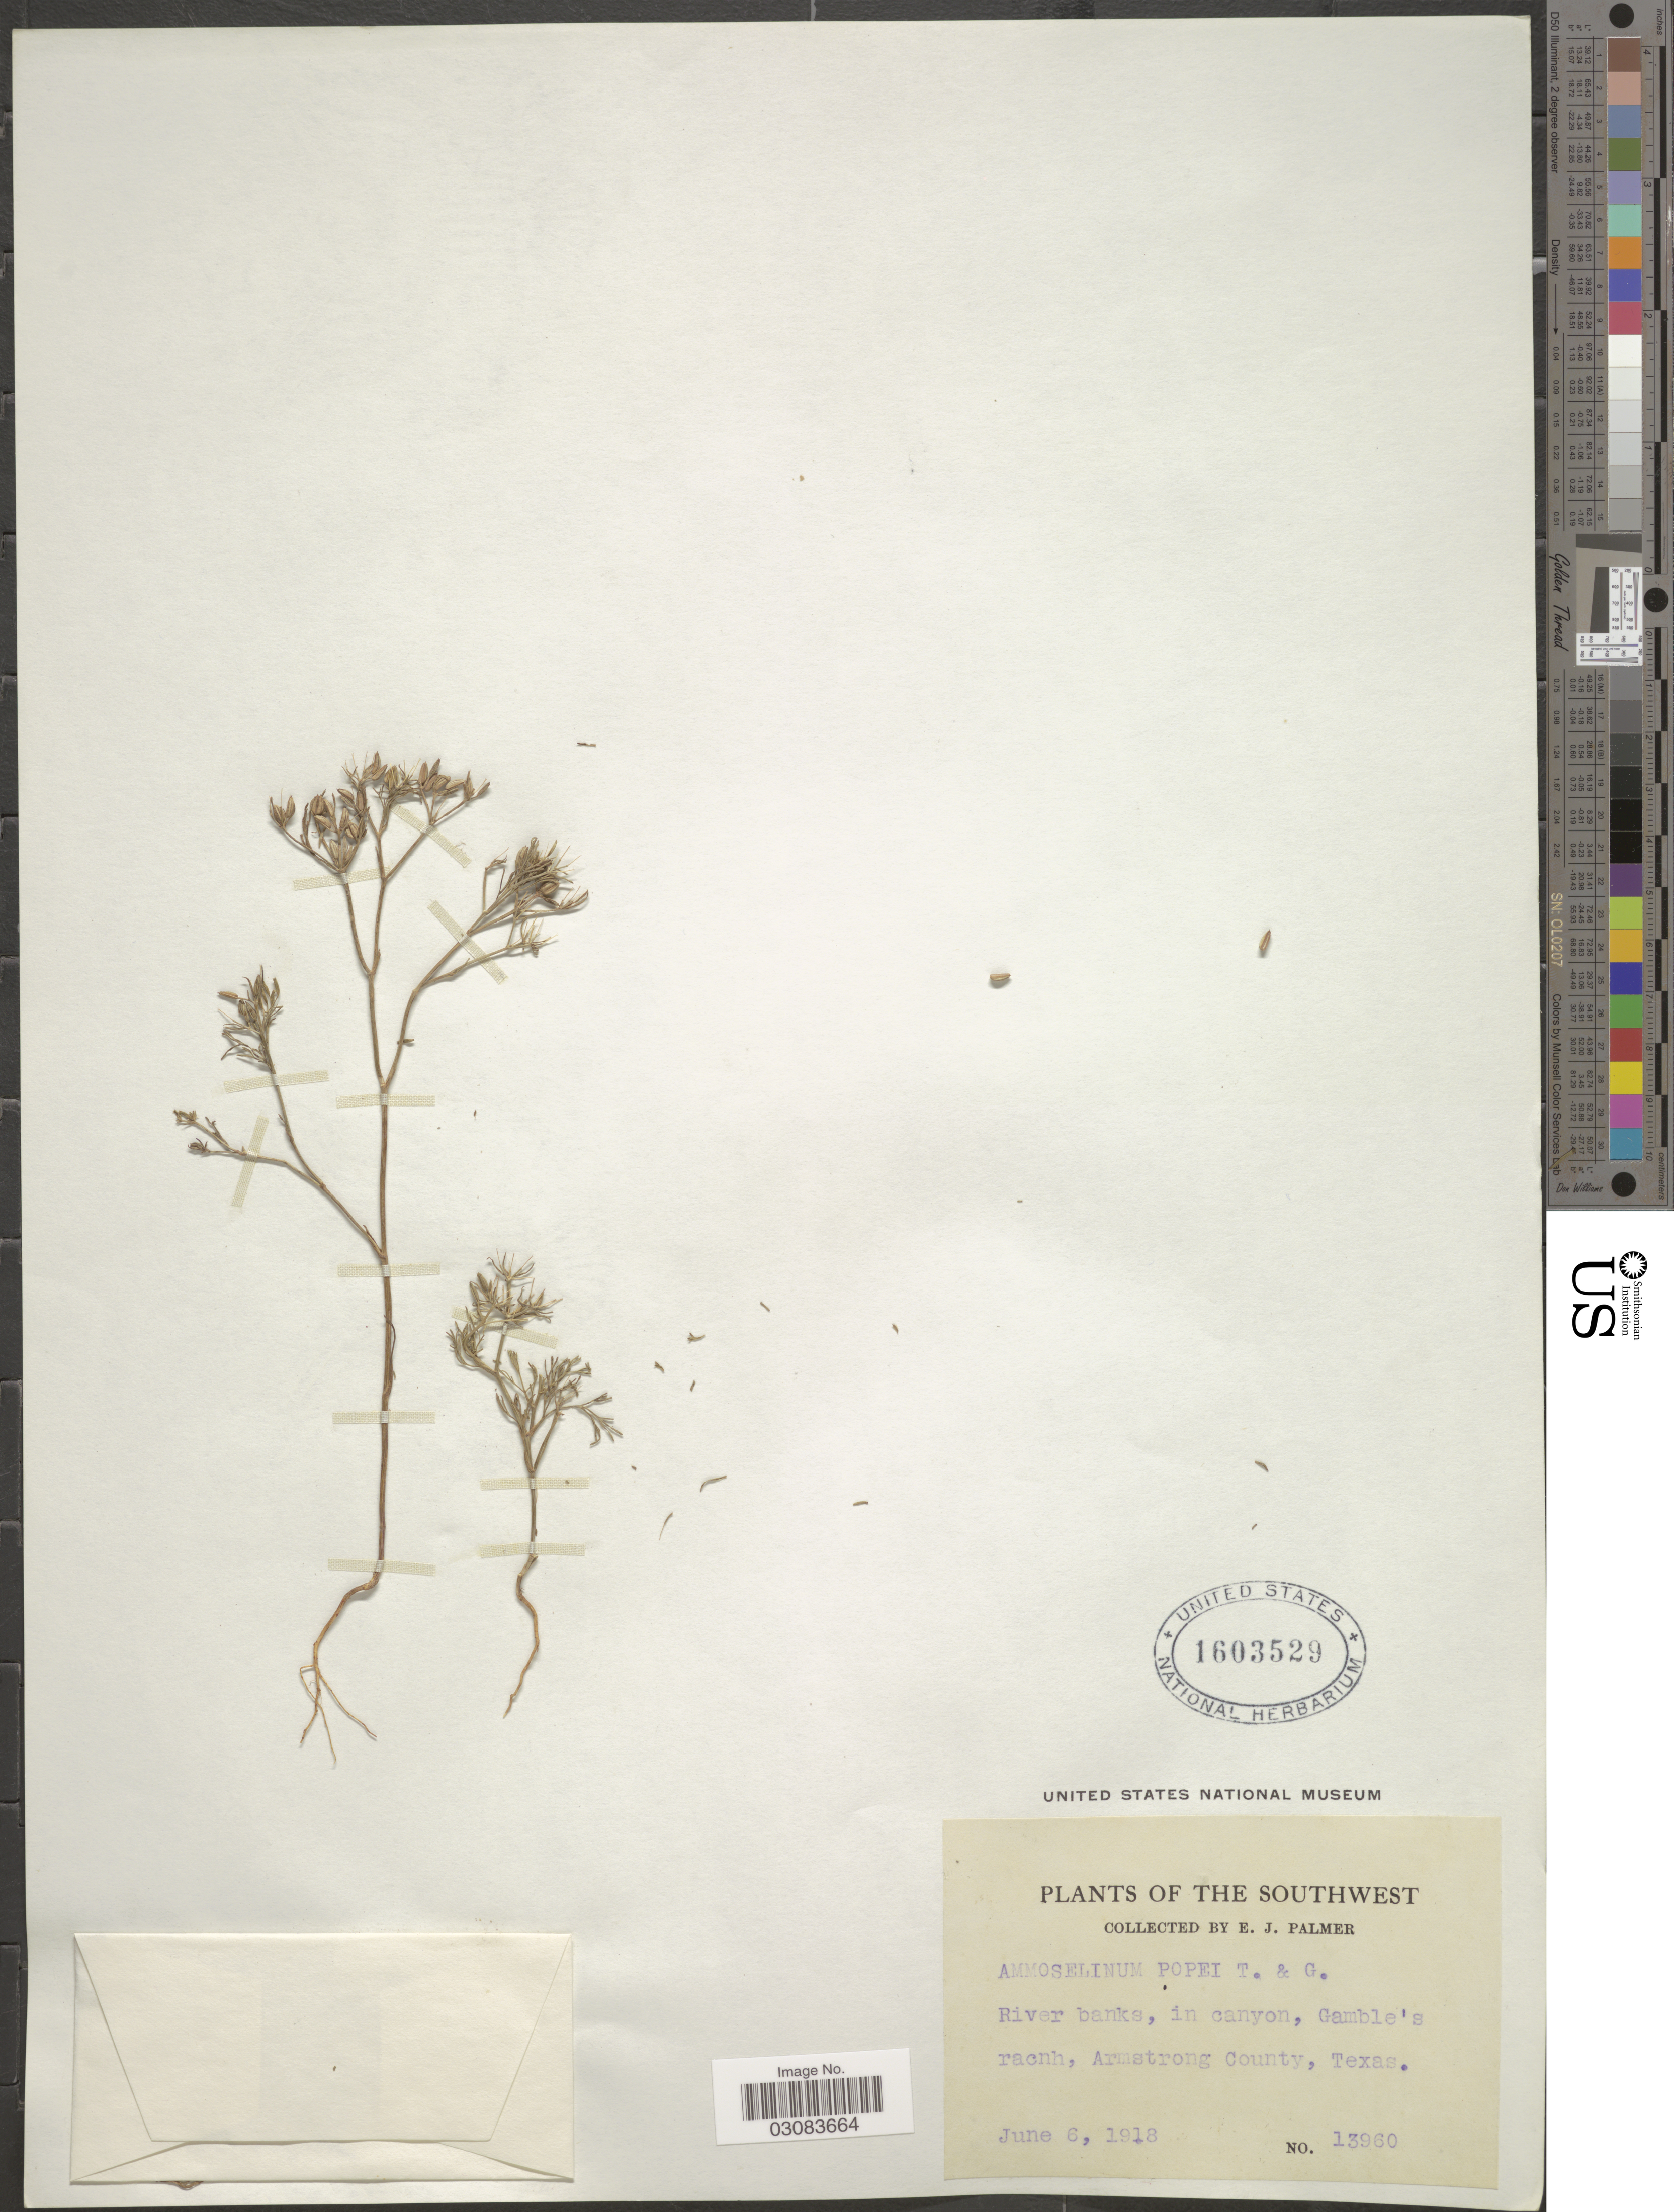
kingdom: Plantae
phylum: Tracheophyta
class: Magnoliopsida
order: Apiales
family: Apiaceae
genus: Ammoselinum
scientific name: Ammoselinum popei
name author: Torr. & A. Gray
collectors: E. J. Palmer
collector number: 13960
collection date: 1918-06-06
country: United States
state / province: Texas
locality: The Southwest. River banks, in canyon, Gamble's ranch, Armstrong County.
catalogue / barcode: US 1603529